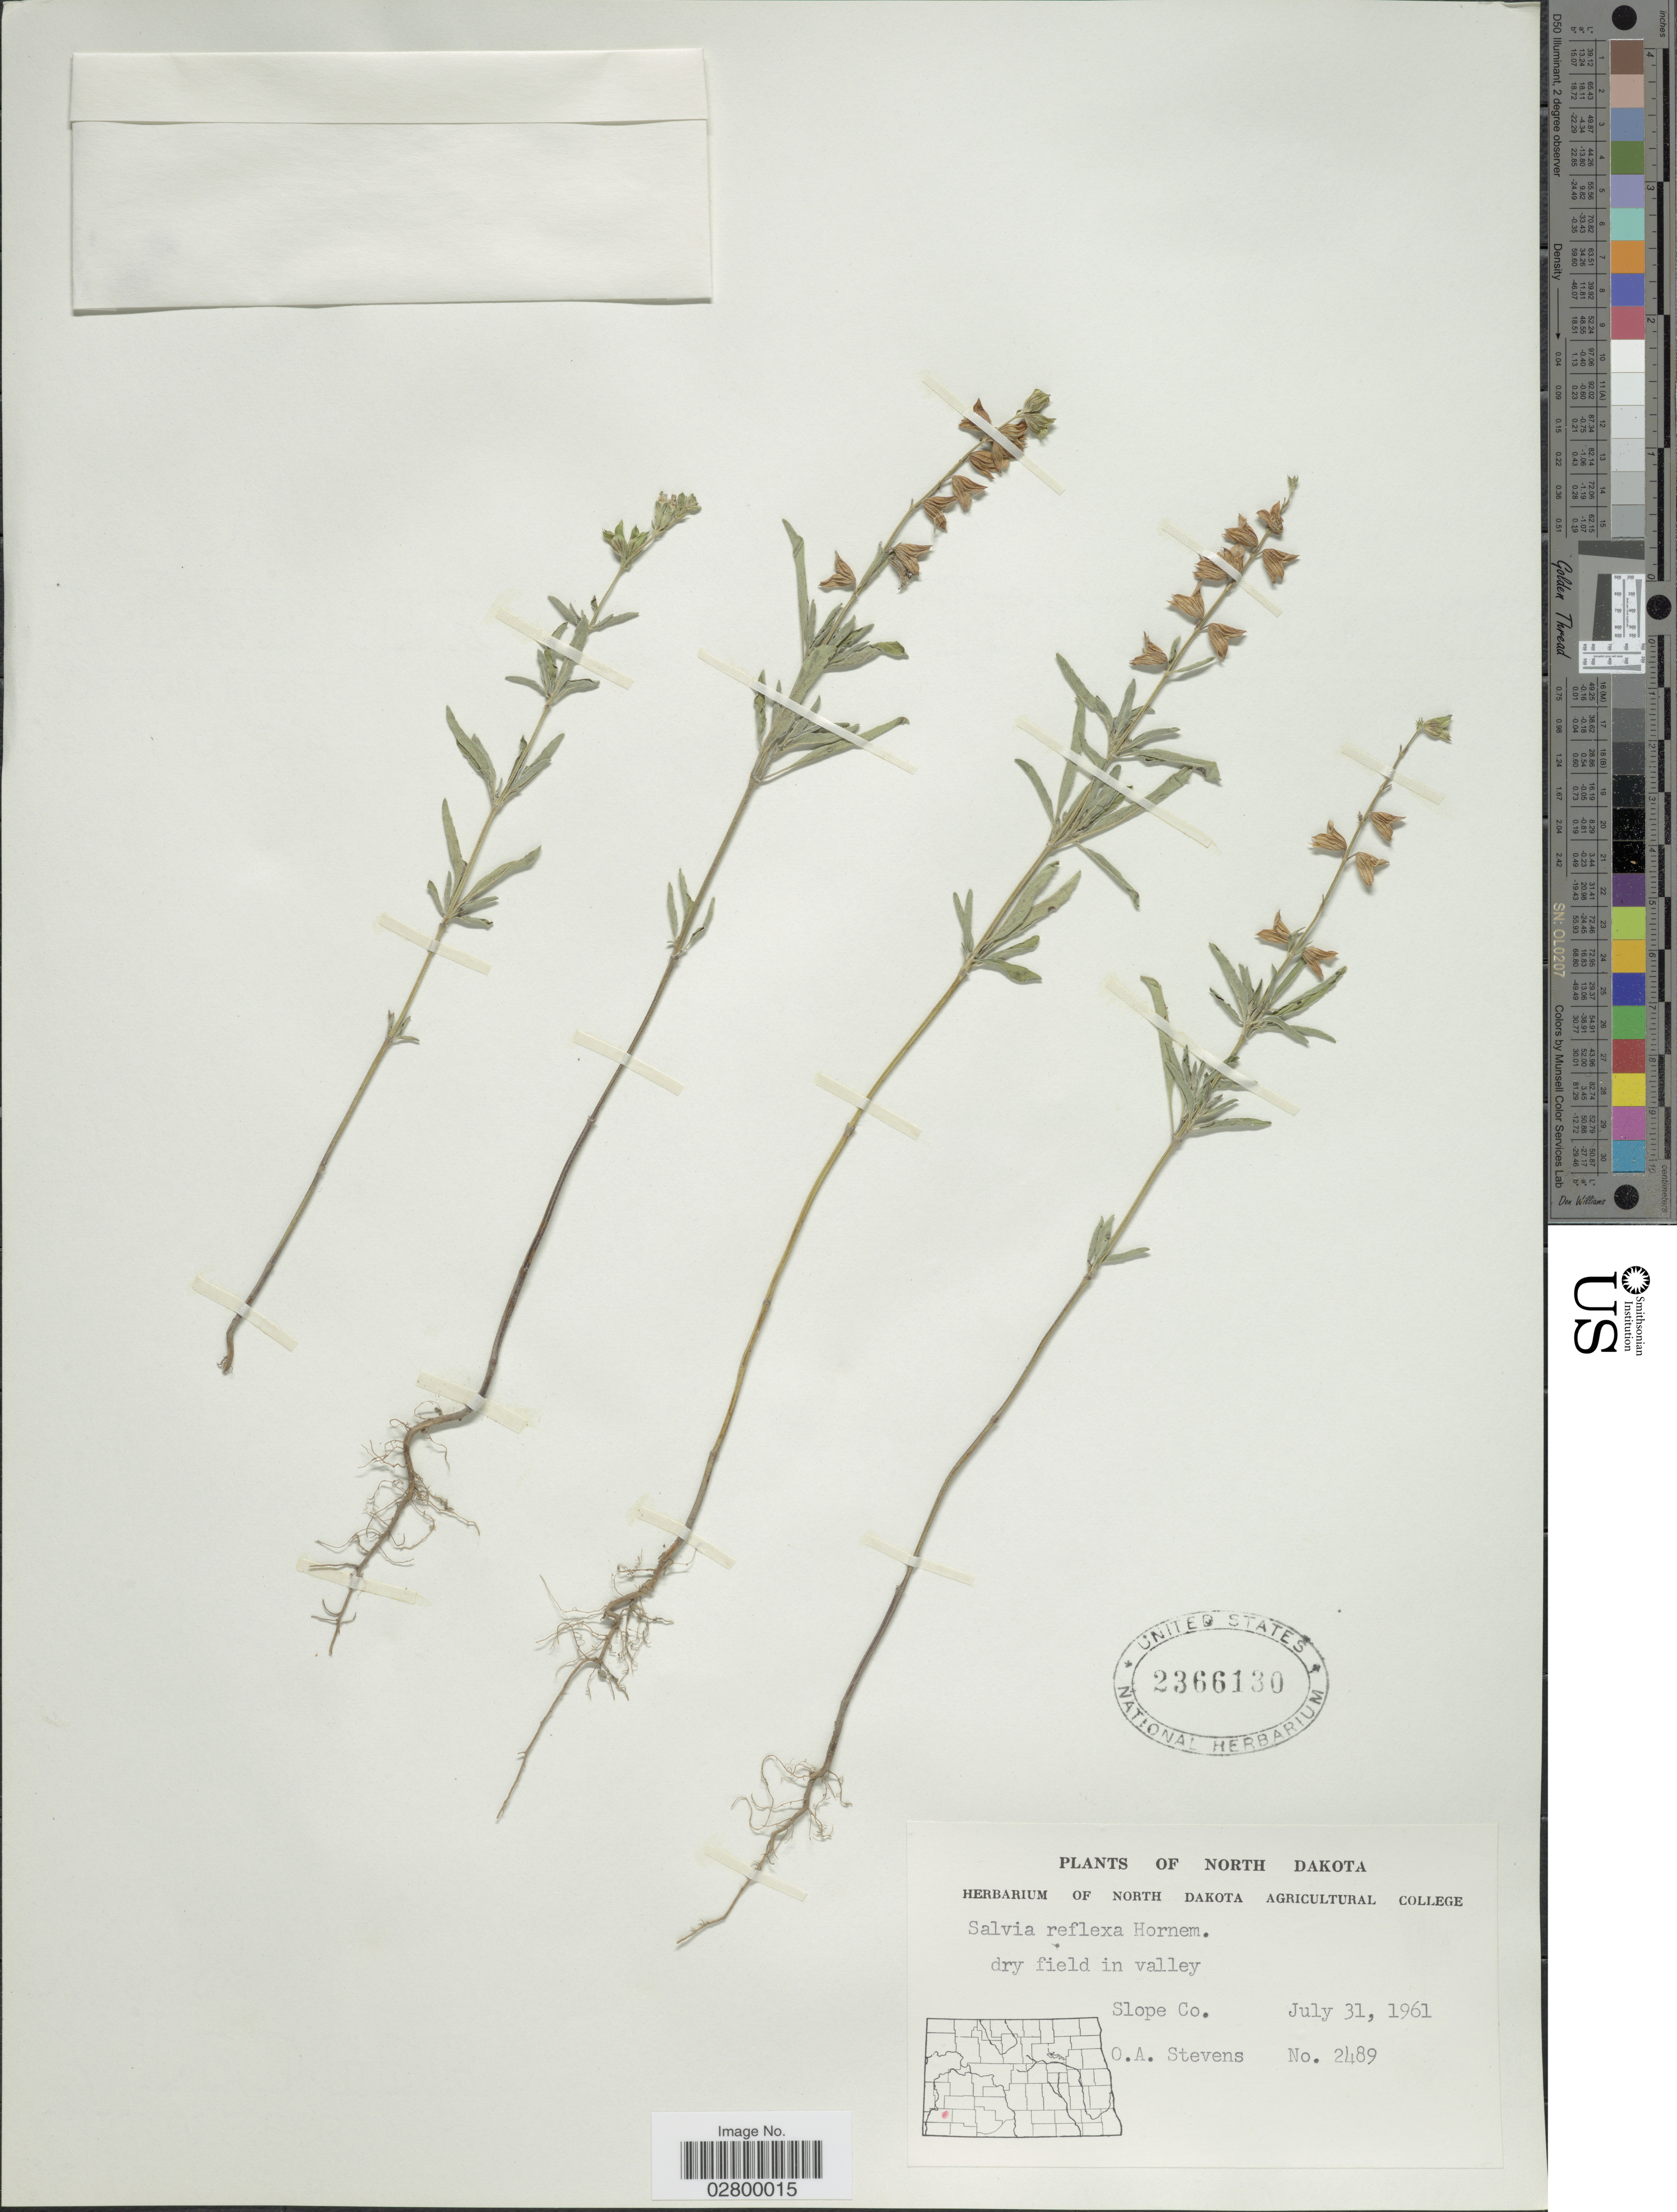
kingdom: Plantae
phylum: Tracheophyta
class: Magnoliopsida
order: Lamiales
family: Lamiaceae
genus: Salvia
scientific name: Salvia reflexa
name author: Hornem.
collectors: O. A. Stevens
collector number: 2489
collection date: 1961-07-31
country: United States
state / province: North Dakota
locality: Dry field in valley, Slope Co.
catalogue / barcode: US 2366130